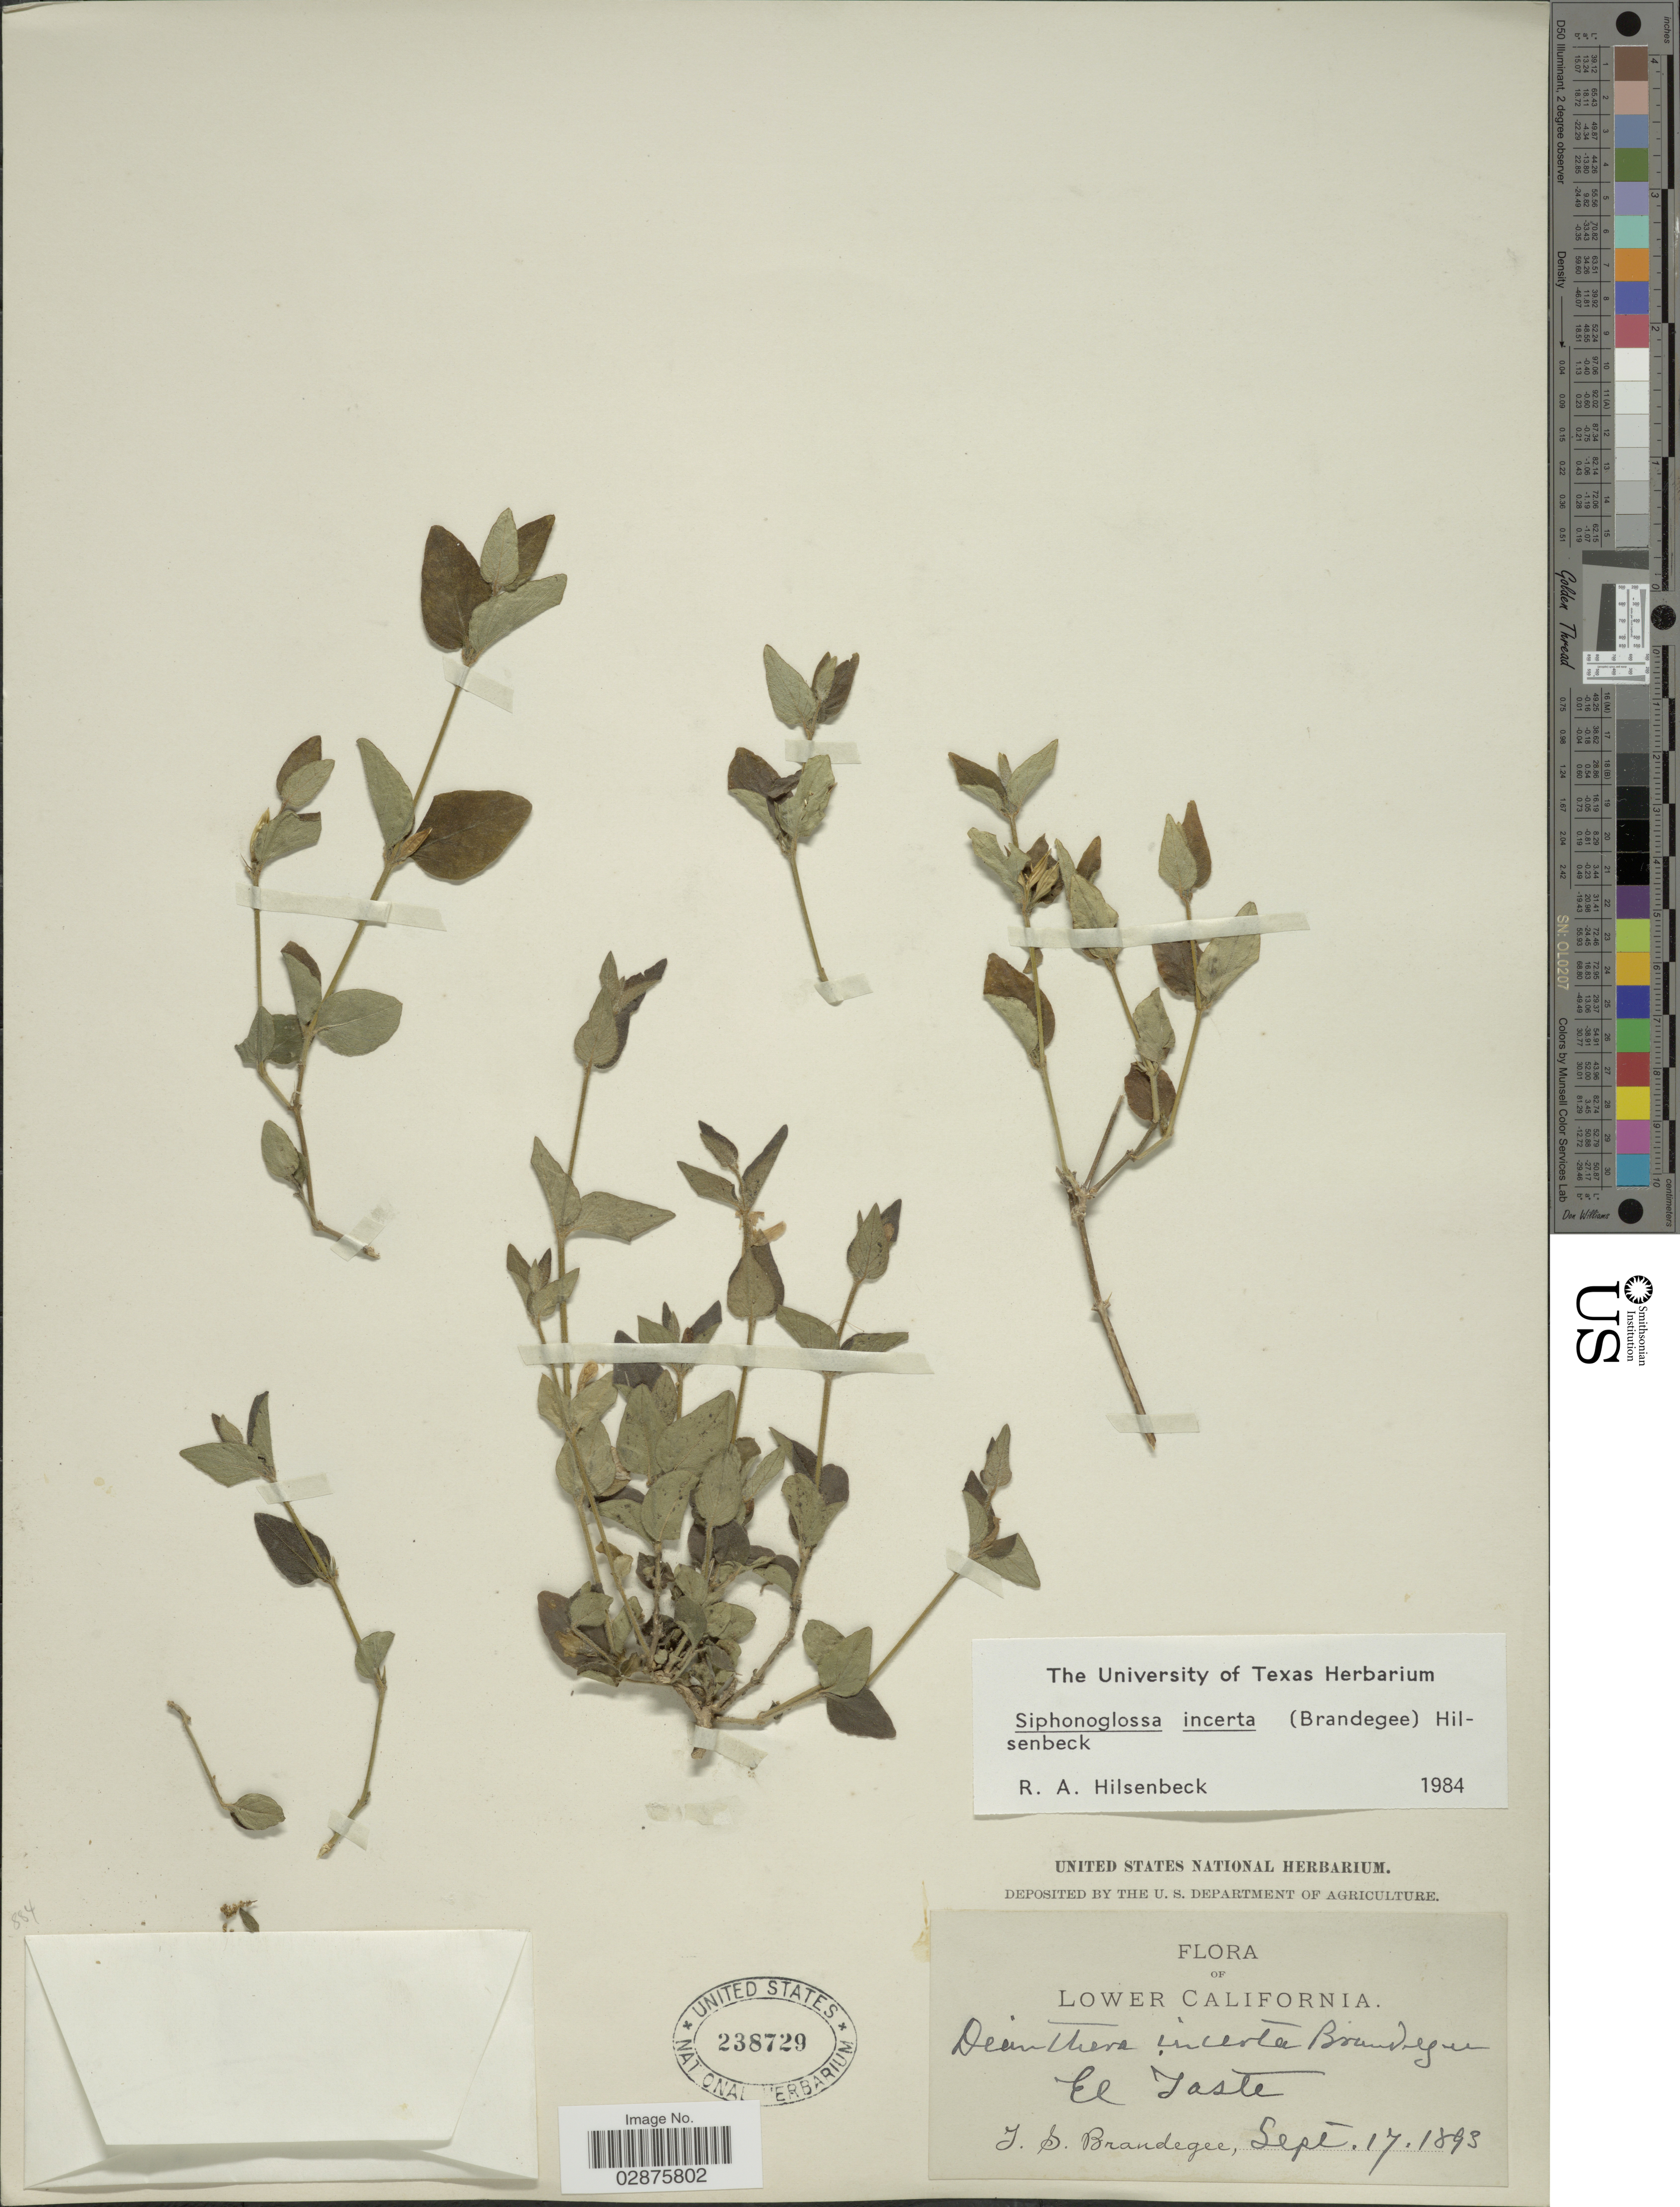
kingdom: Plantae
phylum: Tracheophyta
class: Magnoliopsida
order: Lamiales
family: Acanthaceae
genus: Justicia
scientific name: Justicia austrocapensis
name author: T.F. Daniel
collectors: J. S. Brandegee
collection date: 1893-09-17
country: Mexico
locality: Lower California, El Taste.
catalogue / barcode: US 238729